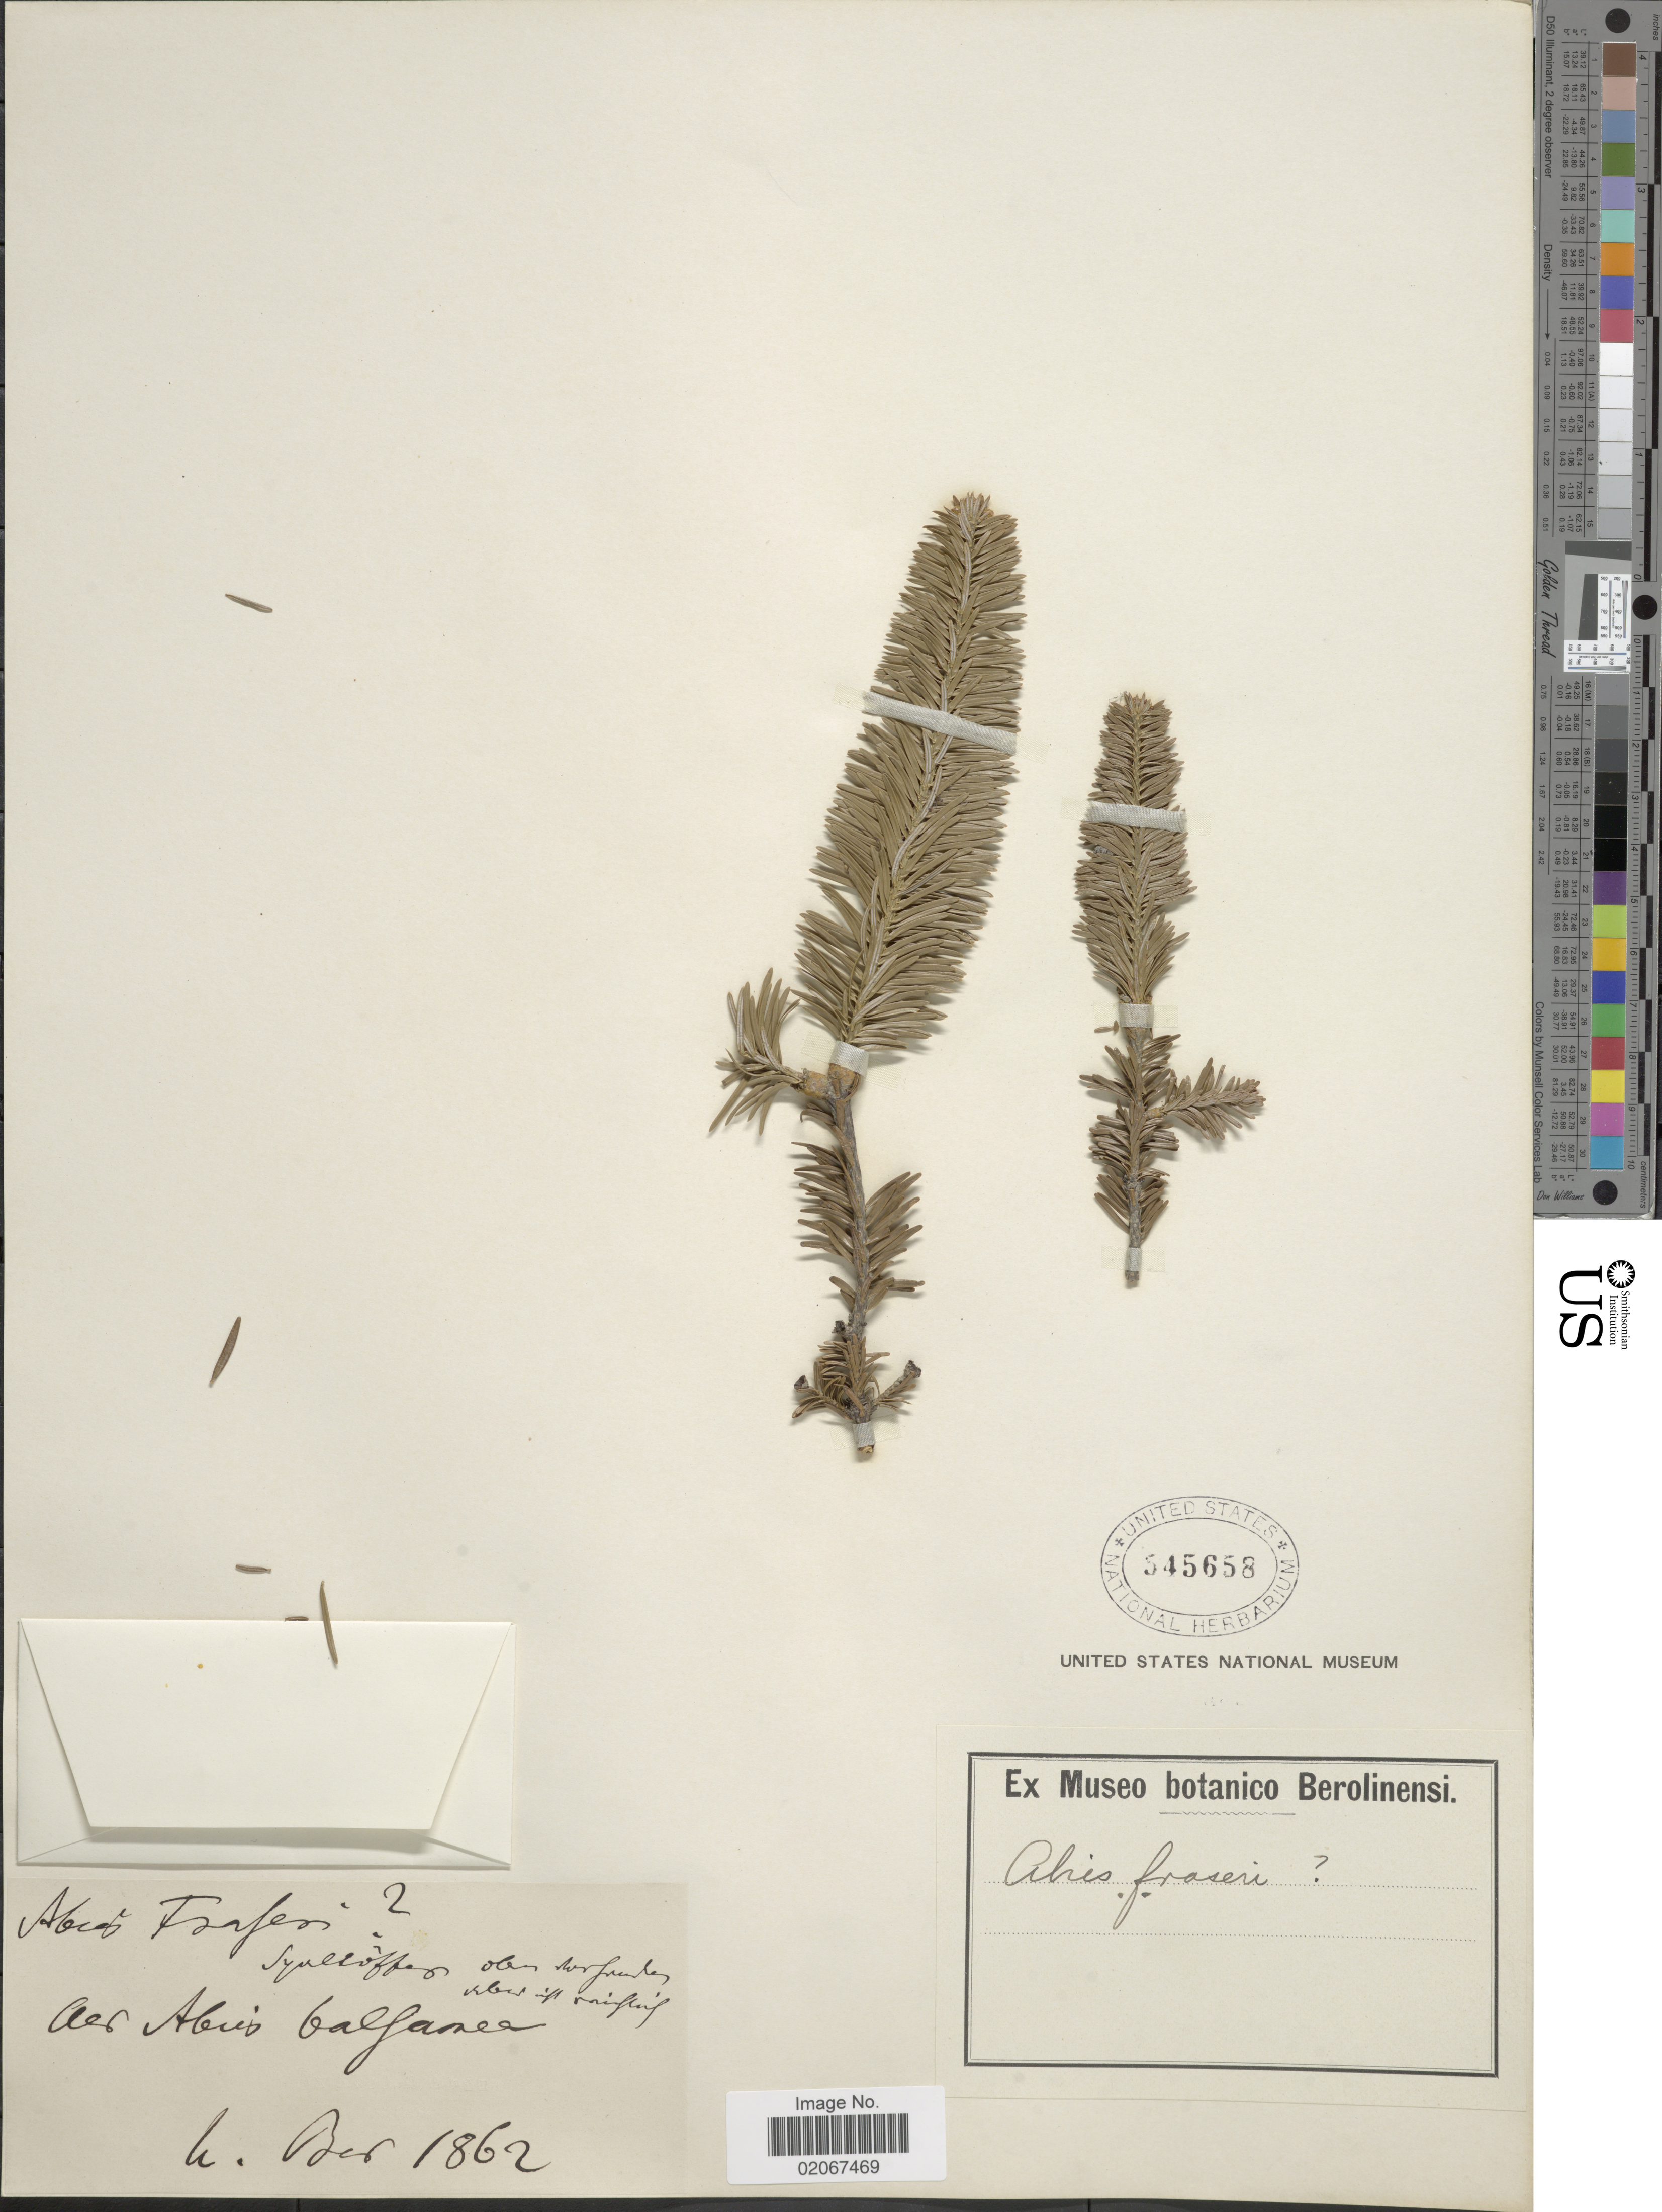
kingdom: Plantae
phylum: Tracheophyta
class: Pinopsida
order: Pinales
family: Pinaceae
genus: Abies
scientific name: Abies fraseri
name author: (Pursh) Poir.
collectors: ex Museo Botanico Berolinensi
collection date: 1862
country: Germany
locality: h. Ber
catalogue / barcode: US 545658